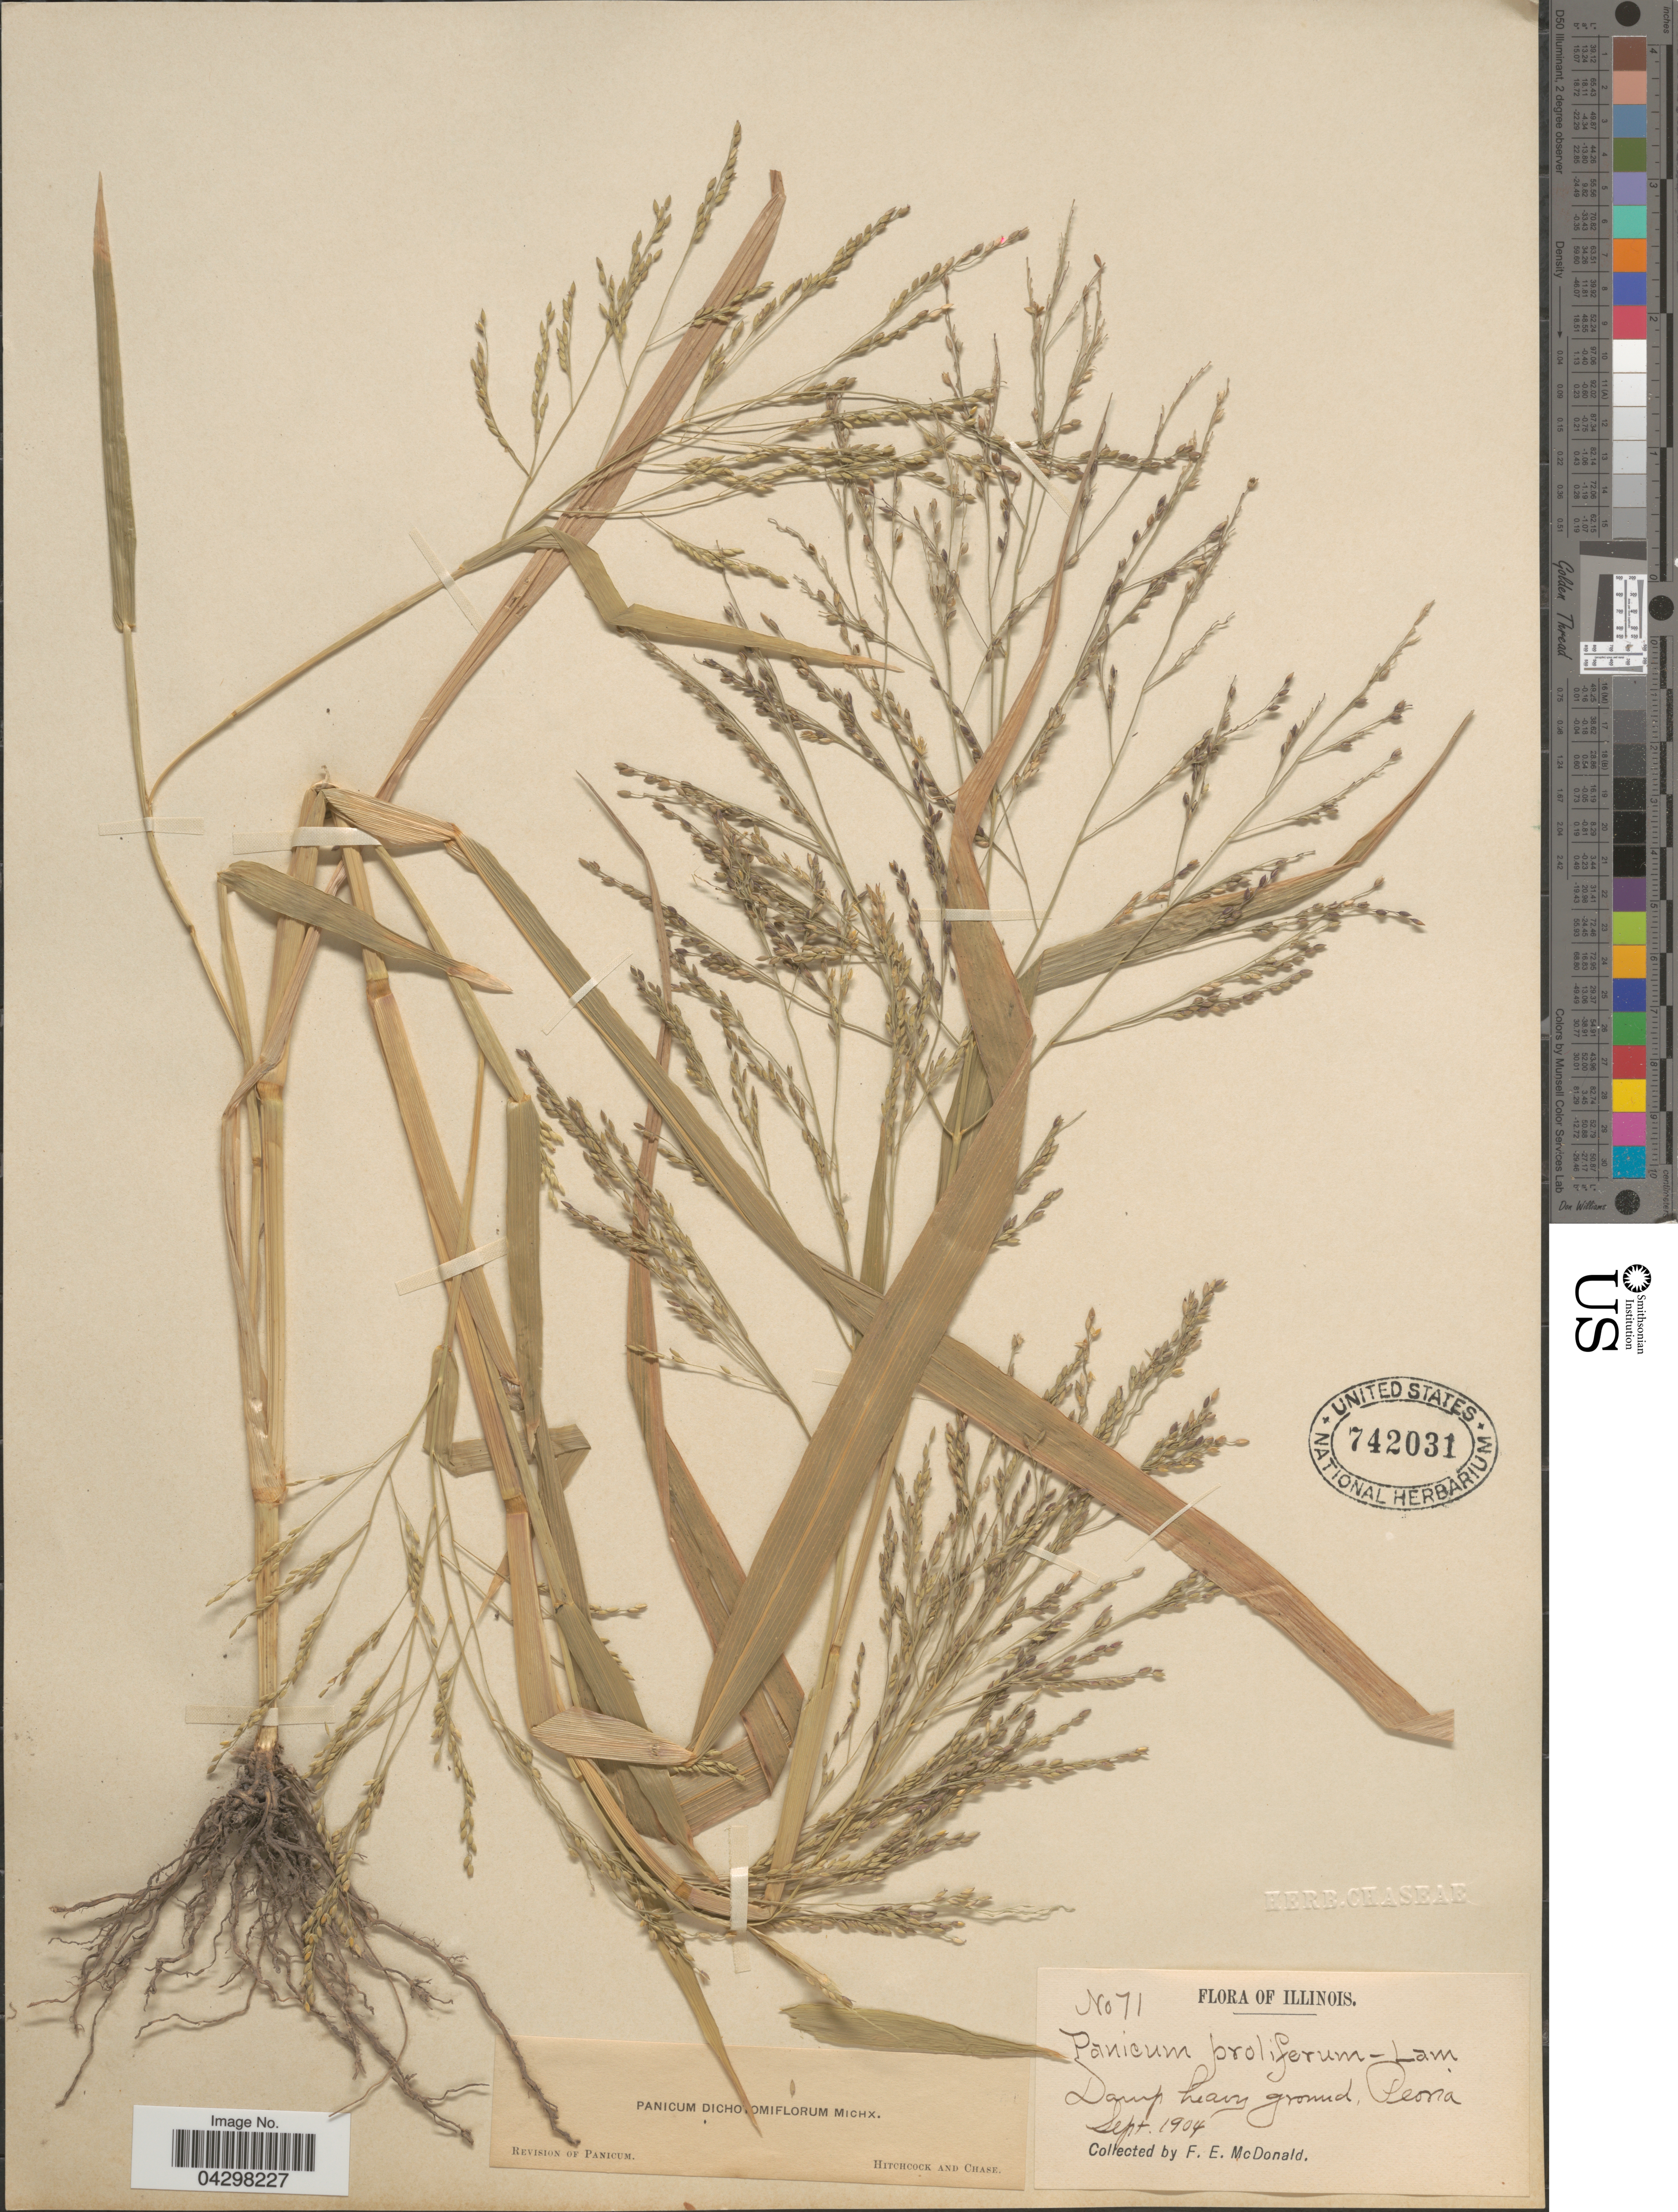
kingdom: Plantae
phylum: Tracheophyta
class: Liliopsida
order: Poales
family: Poaceae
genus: Panicum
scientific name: Panicum dichotomiflorum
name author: Michx.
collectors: F. E. McDonald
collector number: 71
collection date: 1904-09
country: United States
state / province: Illinois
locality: Damp heavy ground, Peoria.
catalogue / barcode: US 742031